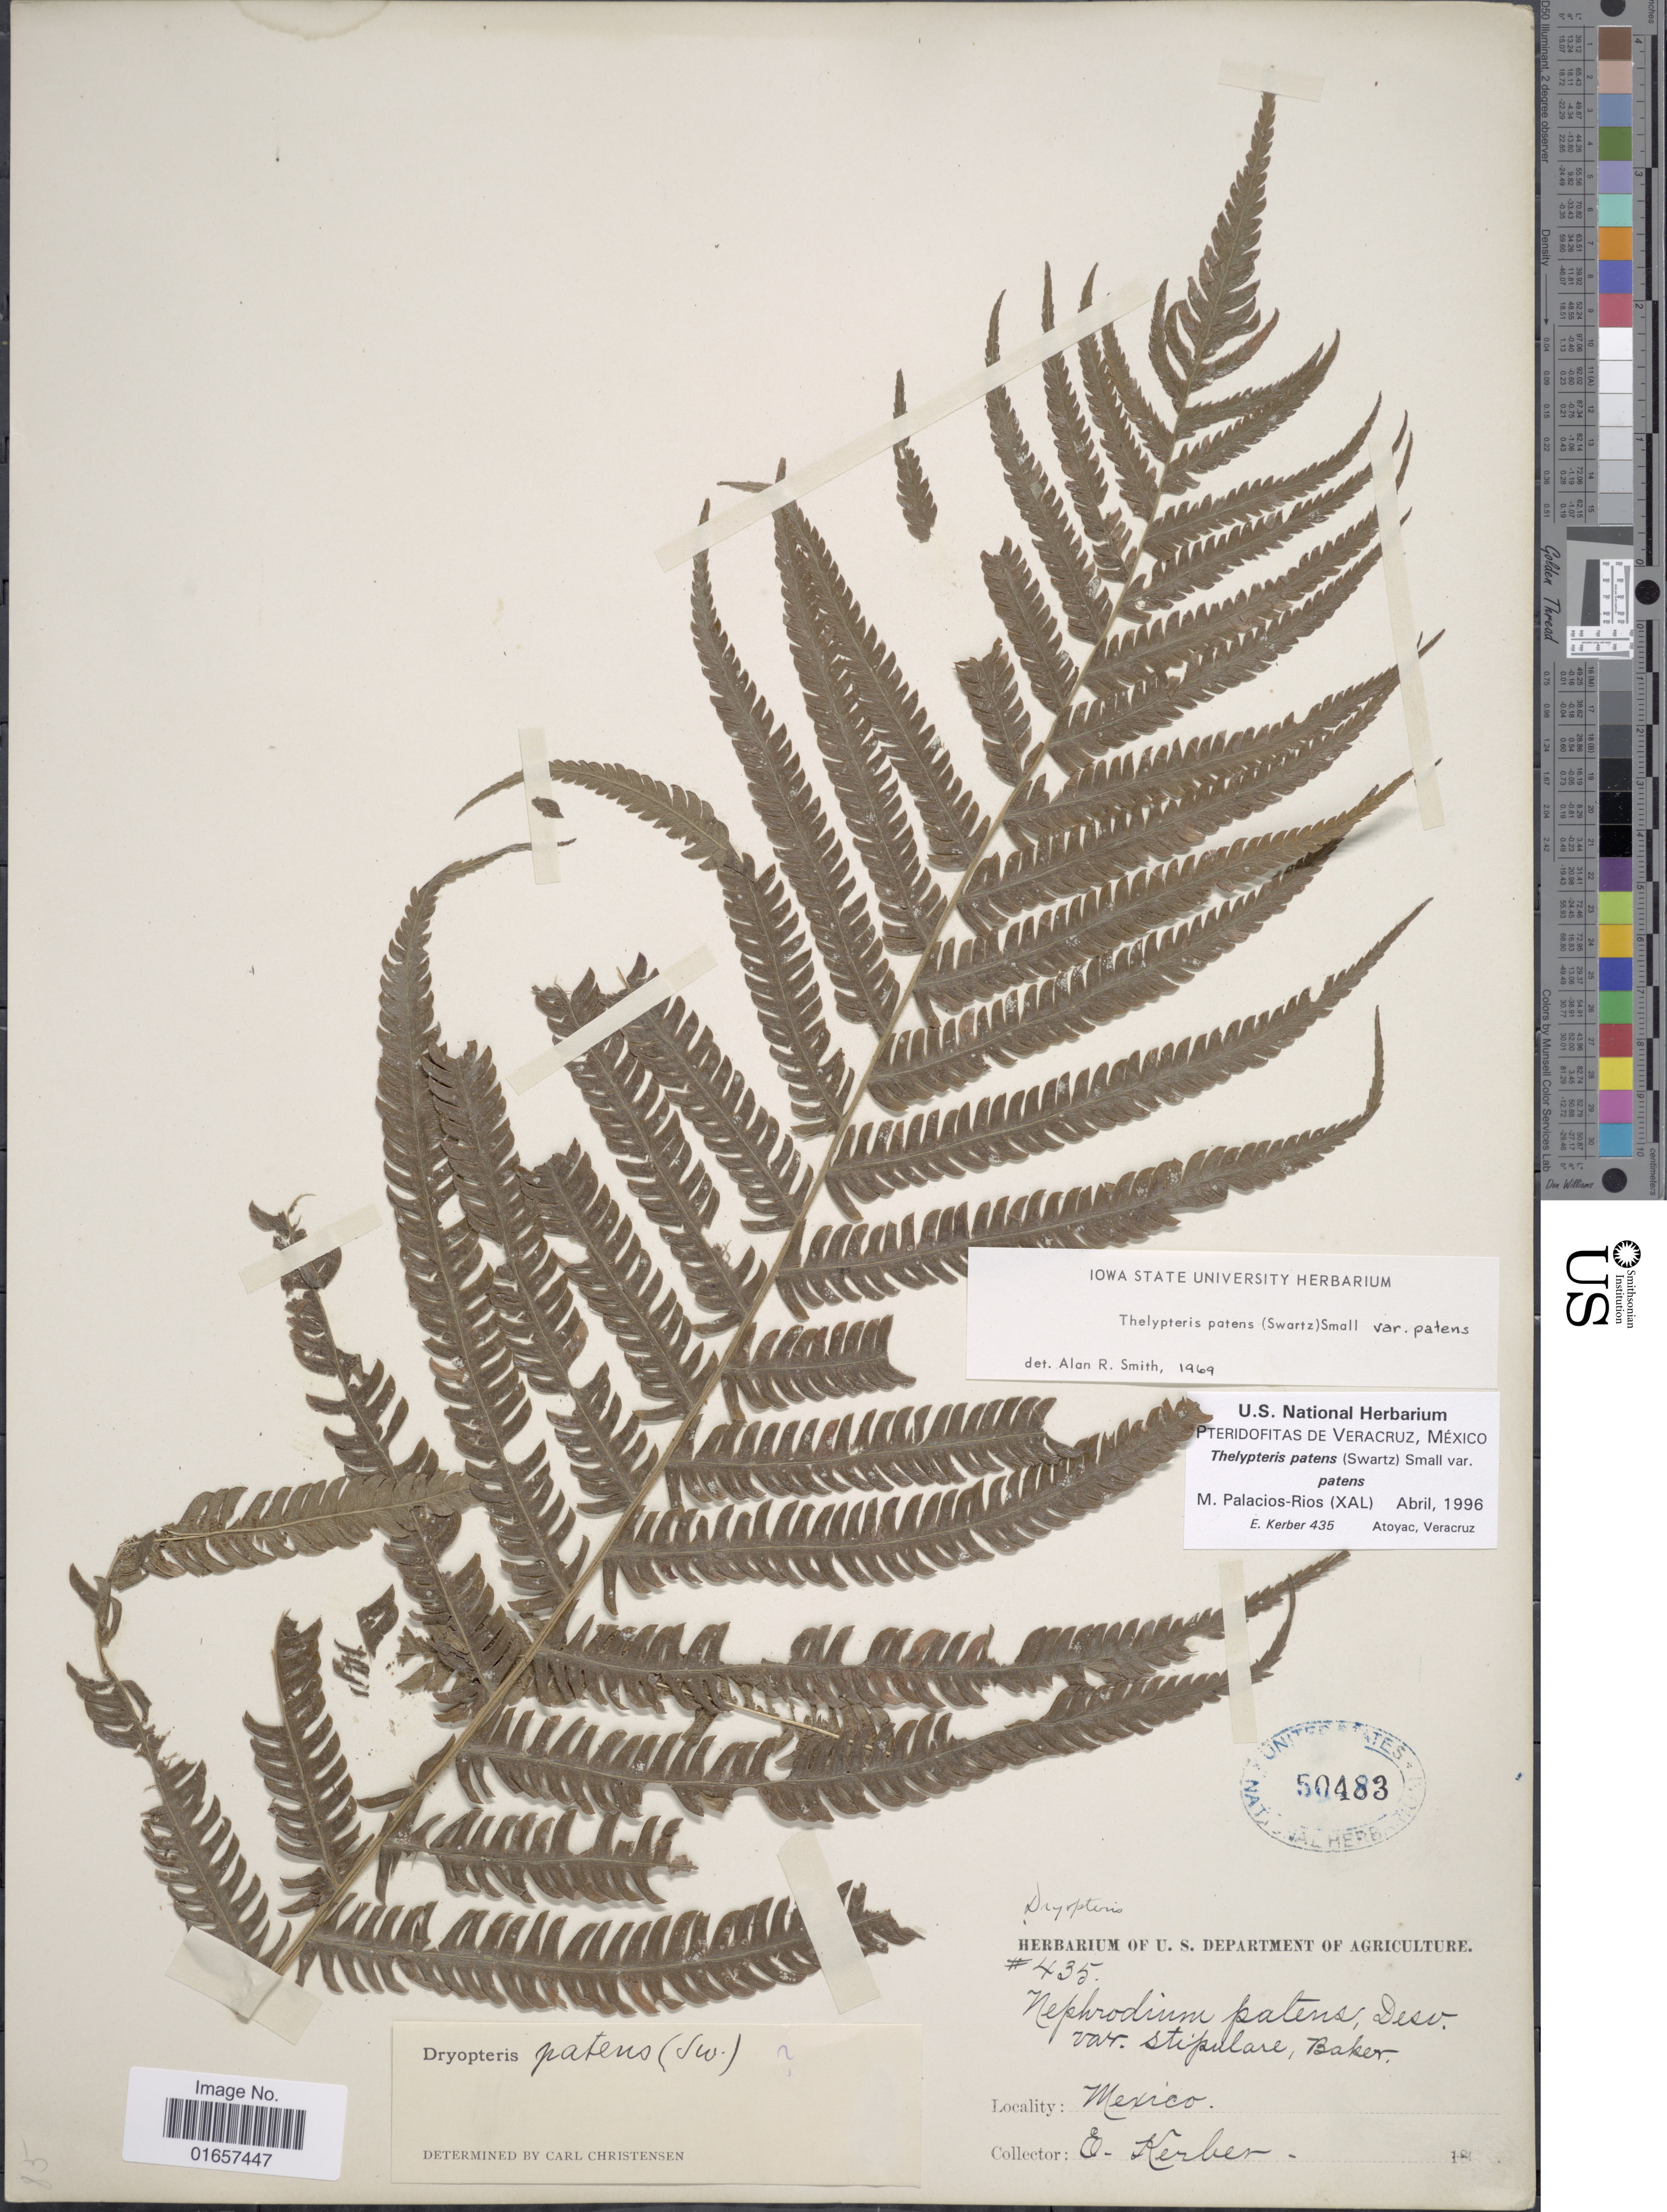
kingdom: Plantae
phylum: Tracheophyta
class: Polypodiopsida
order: Polypodiales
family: Thelypteridaceae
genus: Christella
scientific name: Christella patens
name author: (Sw.) Holttum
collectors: E. Kerber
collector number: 435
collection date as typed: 18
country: Mexico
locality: Mexico.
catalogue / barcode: US 50483